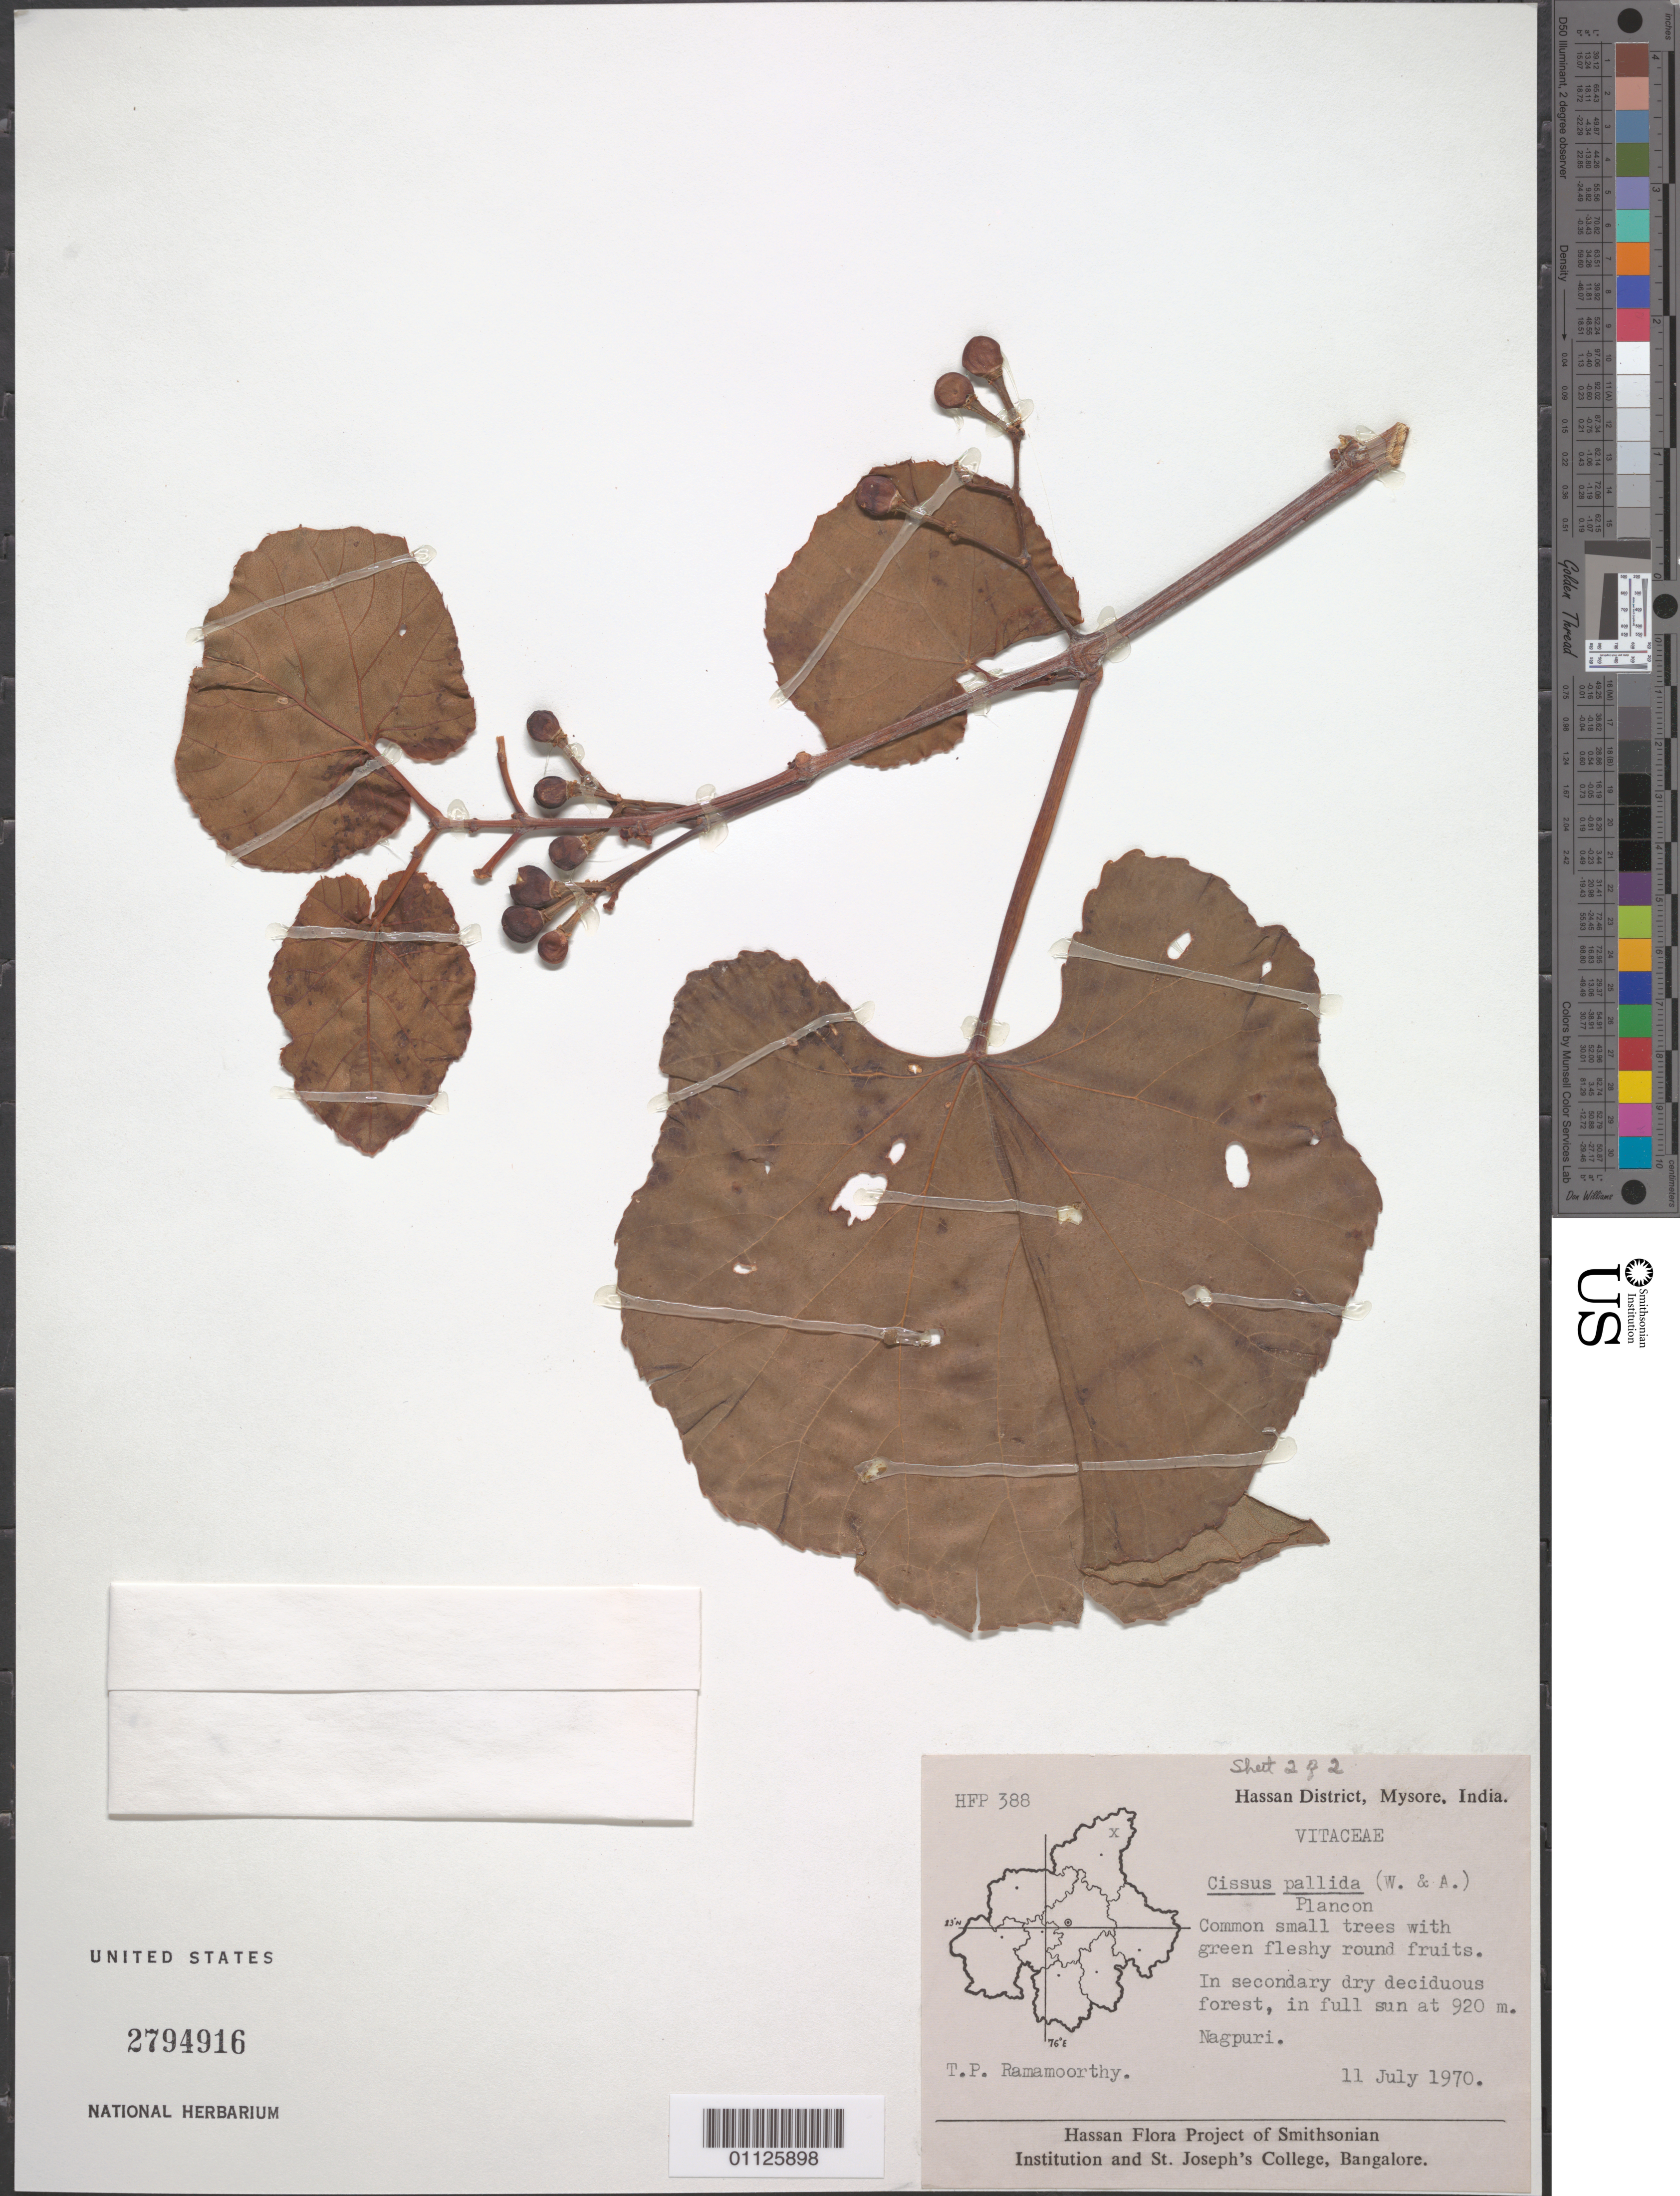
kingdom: Plantae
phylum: Tracheophyta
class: Magnoliopsida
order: Vitales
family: Vitaceae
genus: Cissus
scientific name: Cissus pallida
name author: (Wight & Arn.) Planch.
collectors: T. P. Ramamoorthy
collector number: HFP 388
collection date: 1970-07-11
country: India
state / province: Karnataka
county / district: Mysore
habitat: In secondary dry deciduous forest. Common small trees.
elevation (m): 920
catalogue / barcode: US 2794916